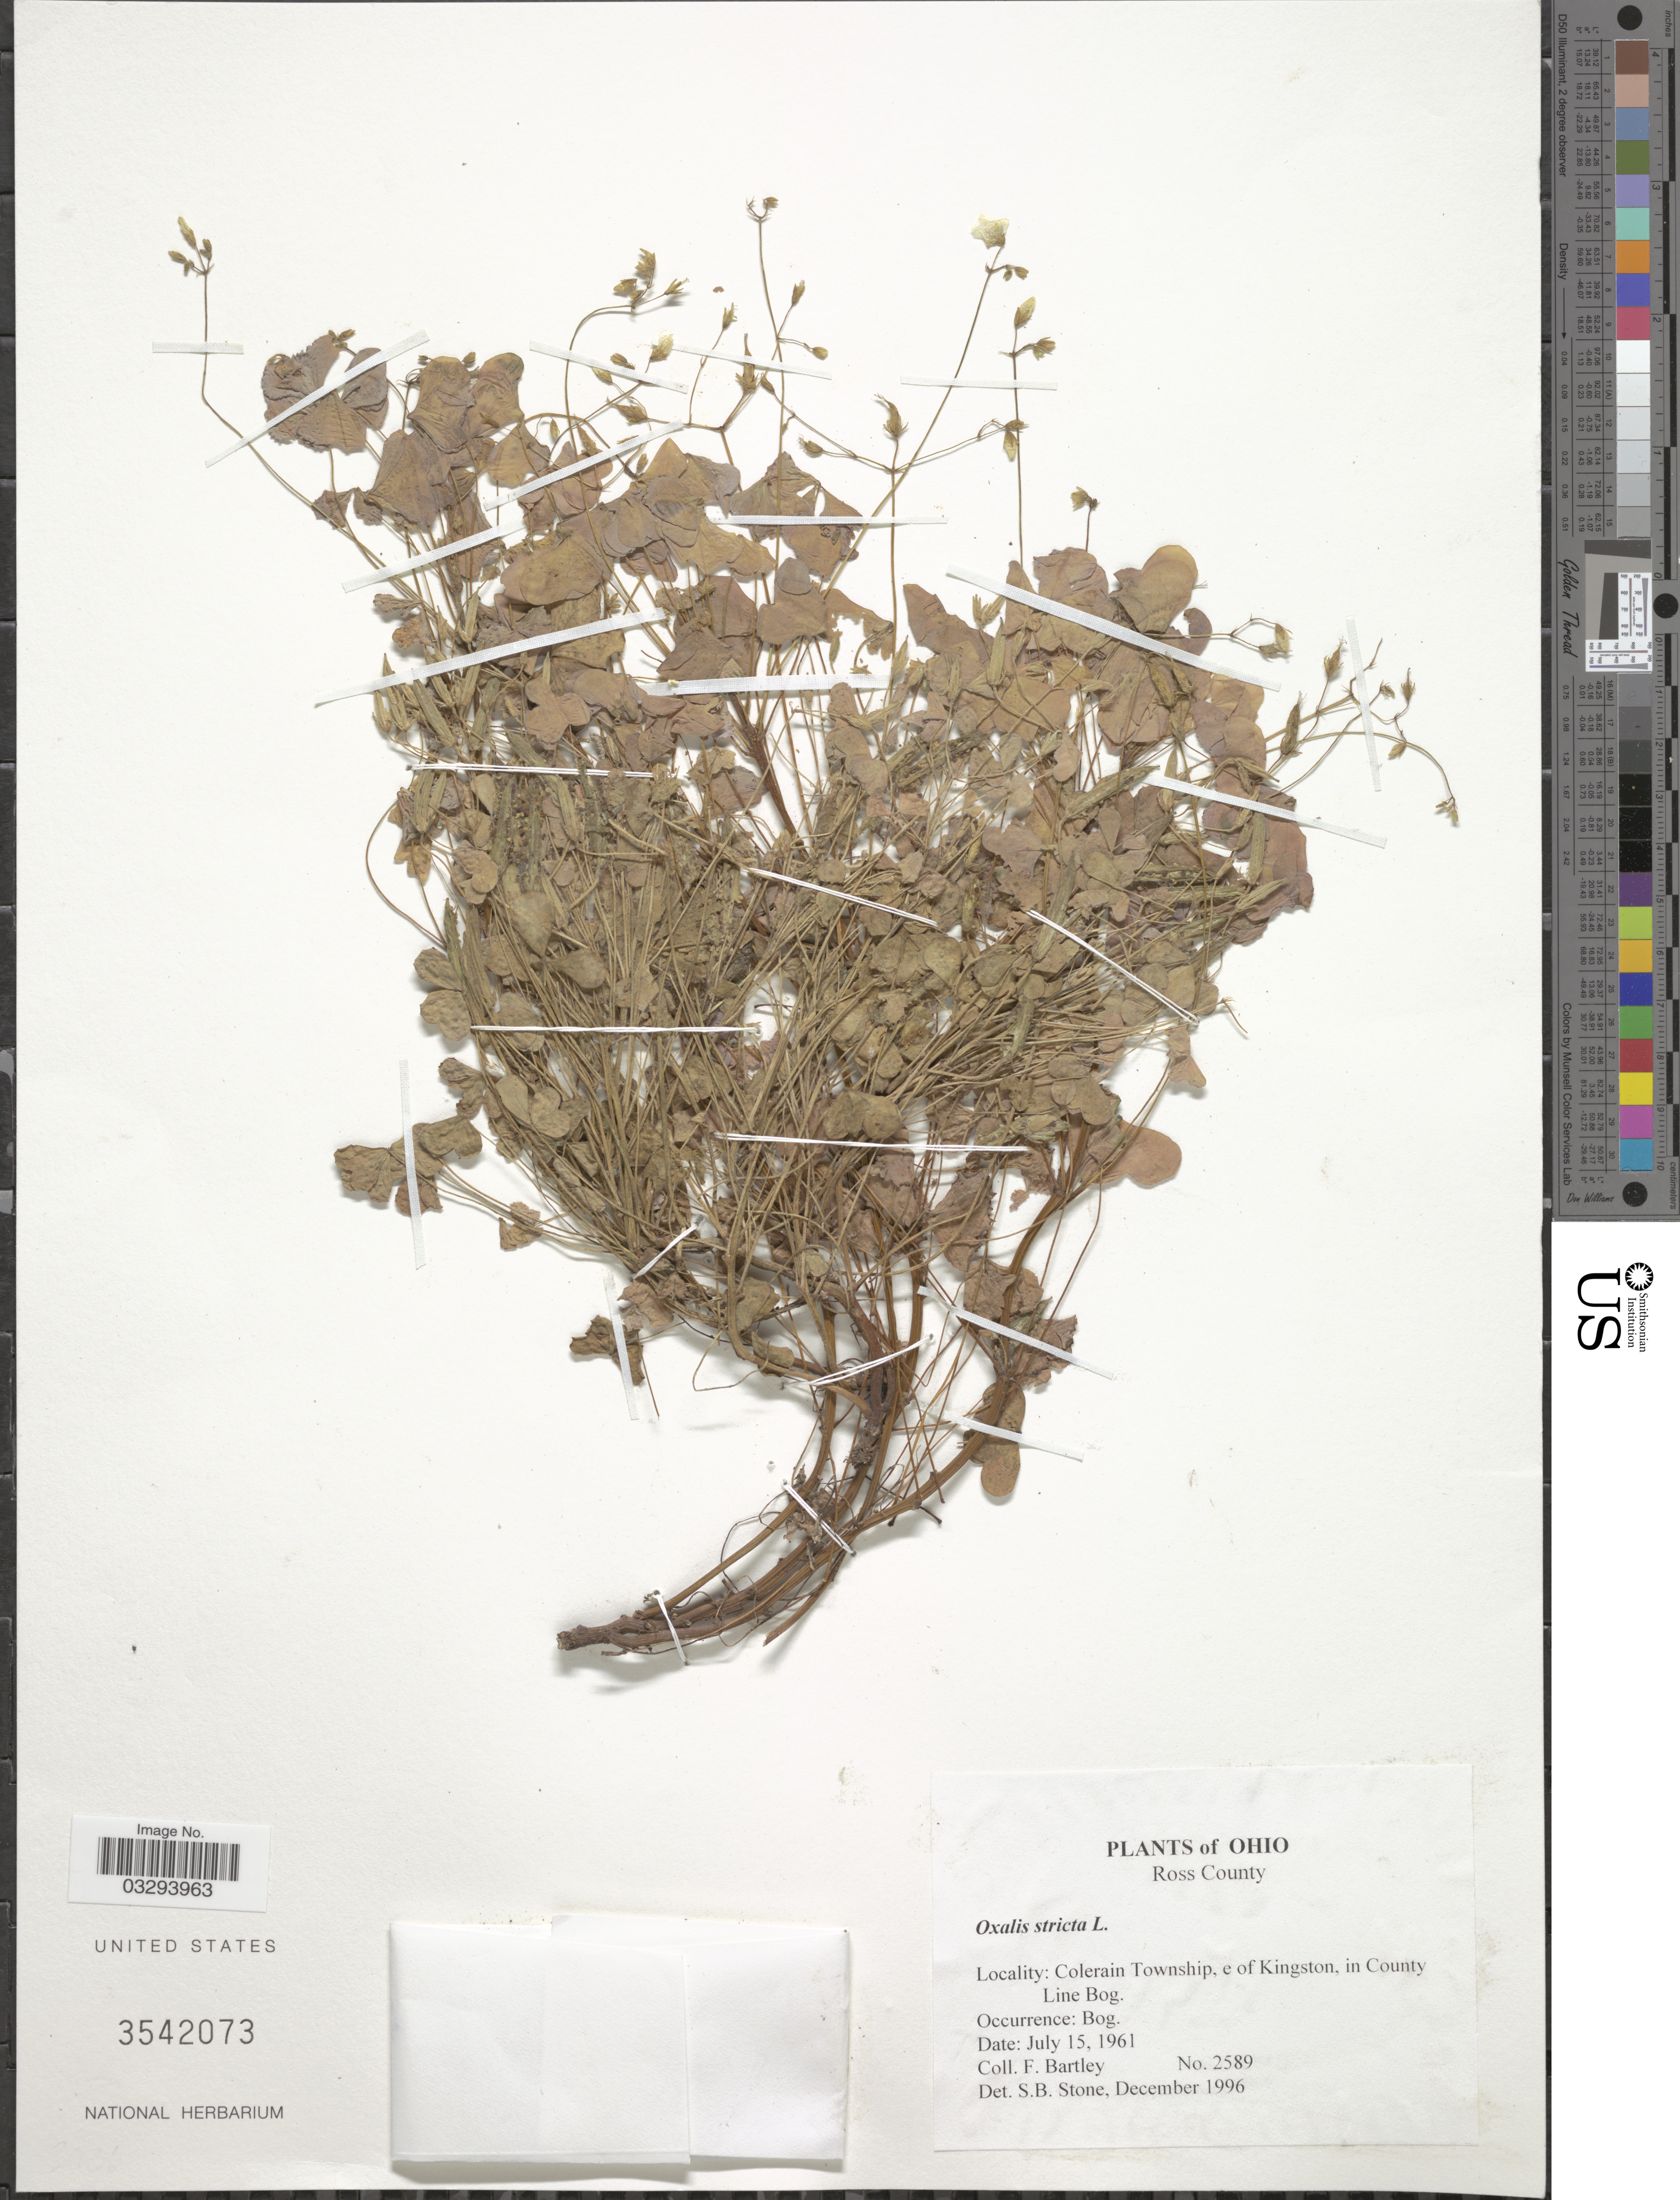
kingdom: Plantae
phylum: Tracheophyta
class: Magnoliopsida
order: Oxalidales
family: Oxalidaceae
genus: Oxalis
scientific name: Oxalis stricta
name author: L.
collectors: F. Bartley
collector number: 2589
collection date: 1961-07-15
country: United States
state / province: Ohio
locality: Ross County. Colerain Township, e of Kingston, in County Line Bog. Occurrence: Bog.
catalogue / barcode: US 3542073